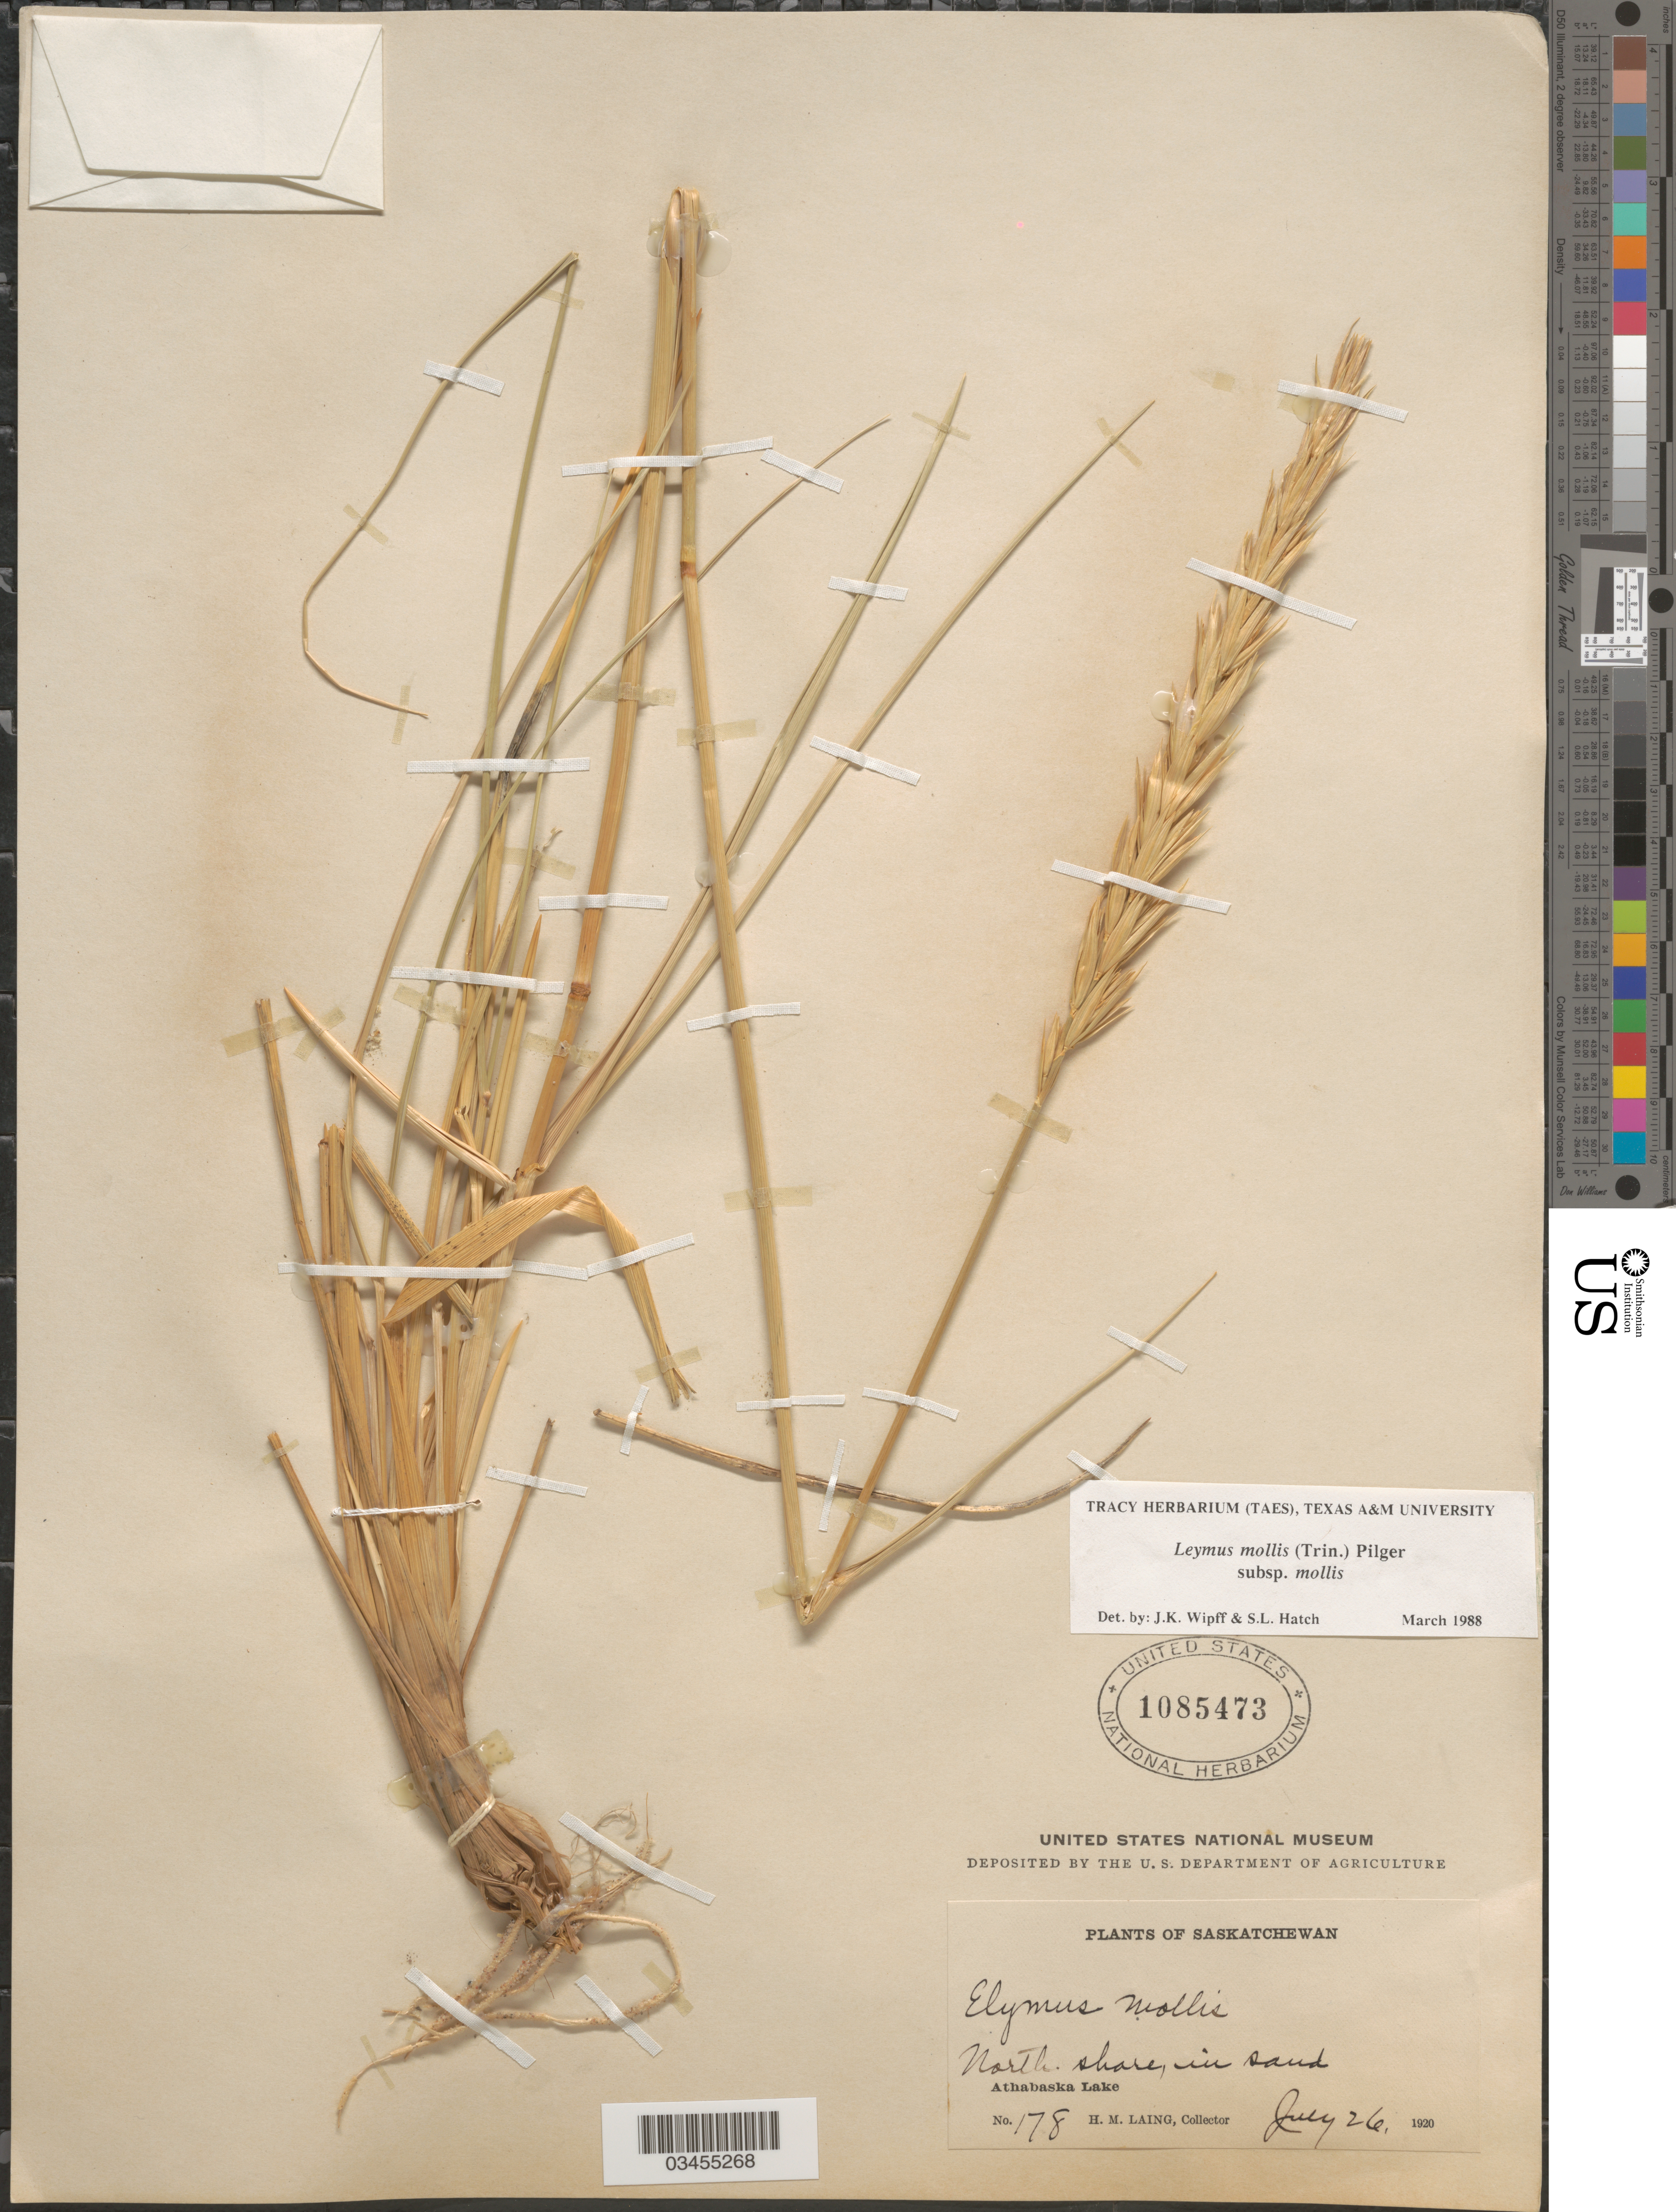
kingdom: Plantae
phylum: Tracheophyta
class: Liliopsida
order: Poales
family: Poaceae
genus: Leymus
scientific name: Leymus mollis subsp. mollis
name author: (Trin.) Pilg.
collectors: H. Laing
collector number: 178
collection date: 1920-07-26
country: Canada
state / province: Saskatchewan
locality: North shore, in sand. Athabaska Lake.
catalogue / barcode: US 1085473